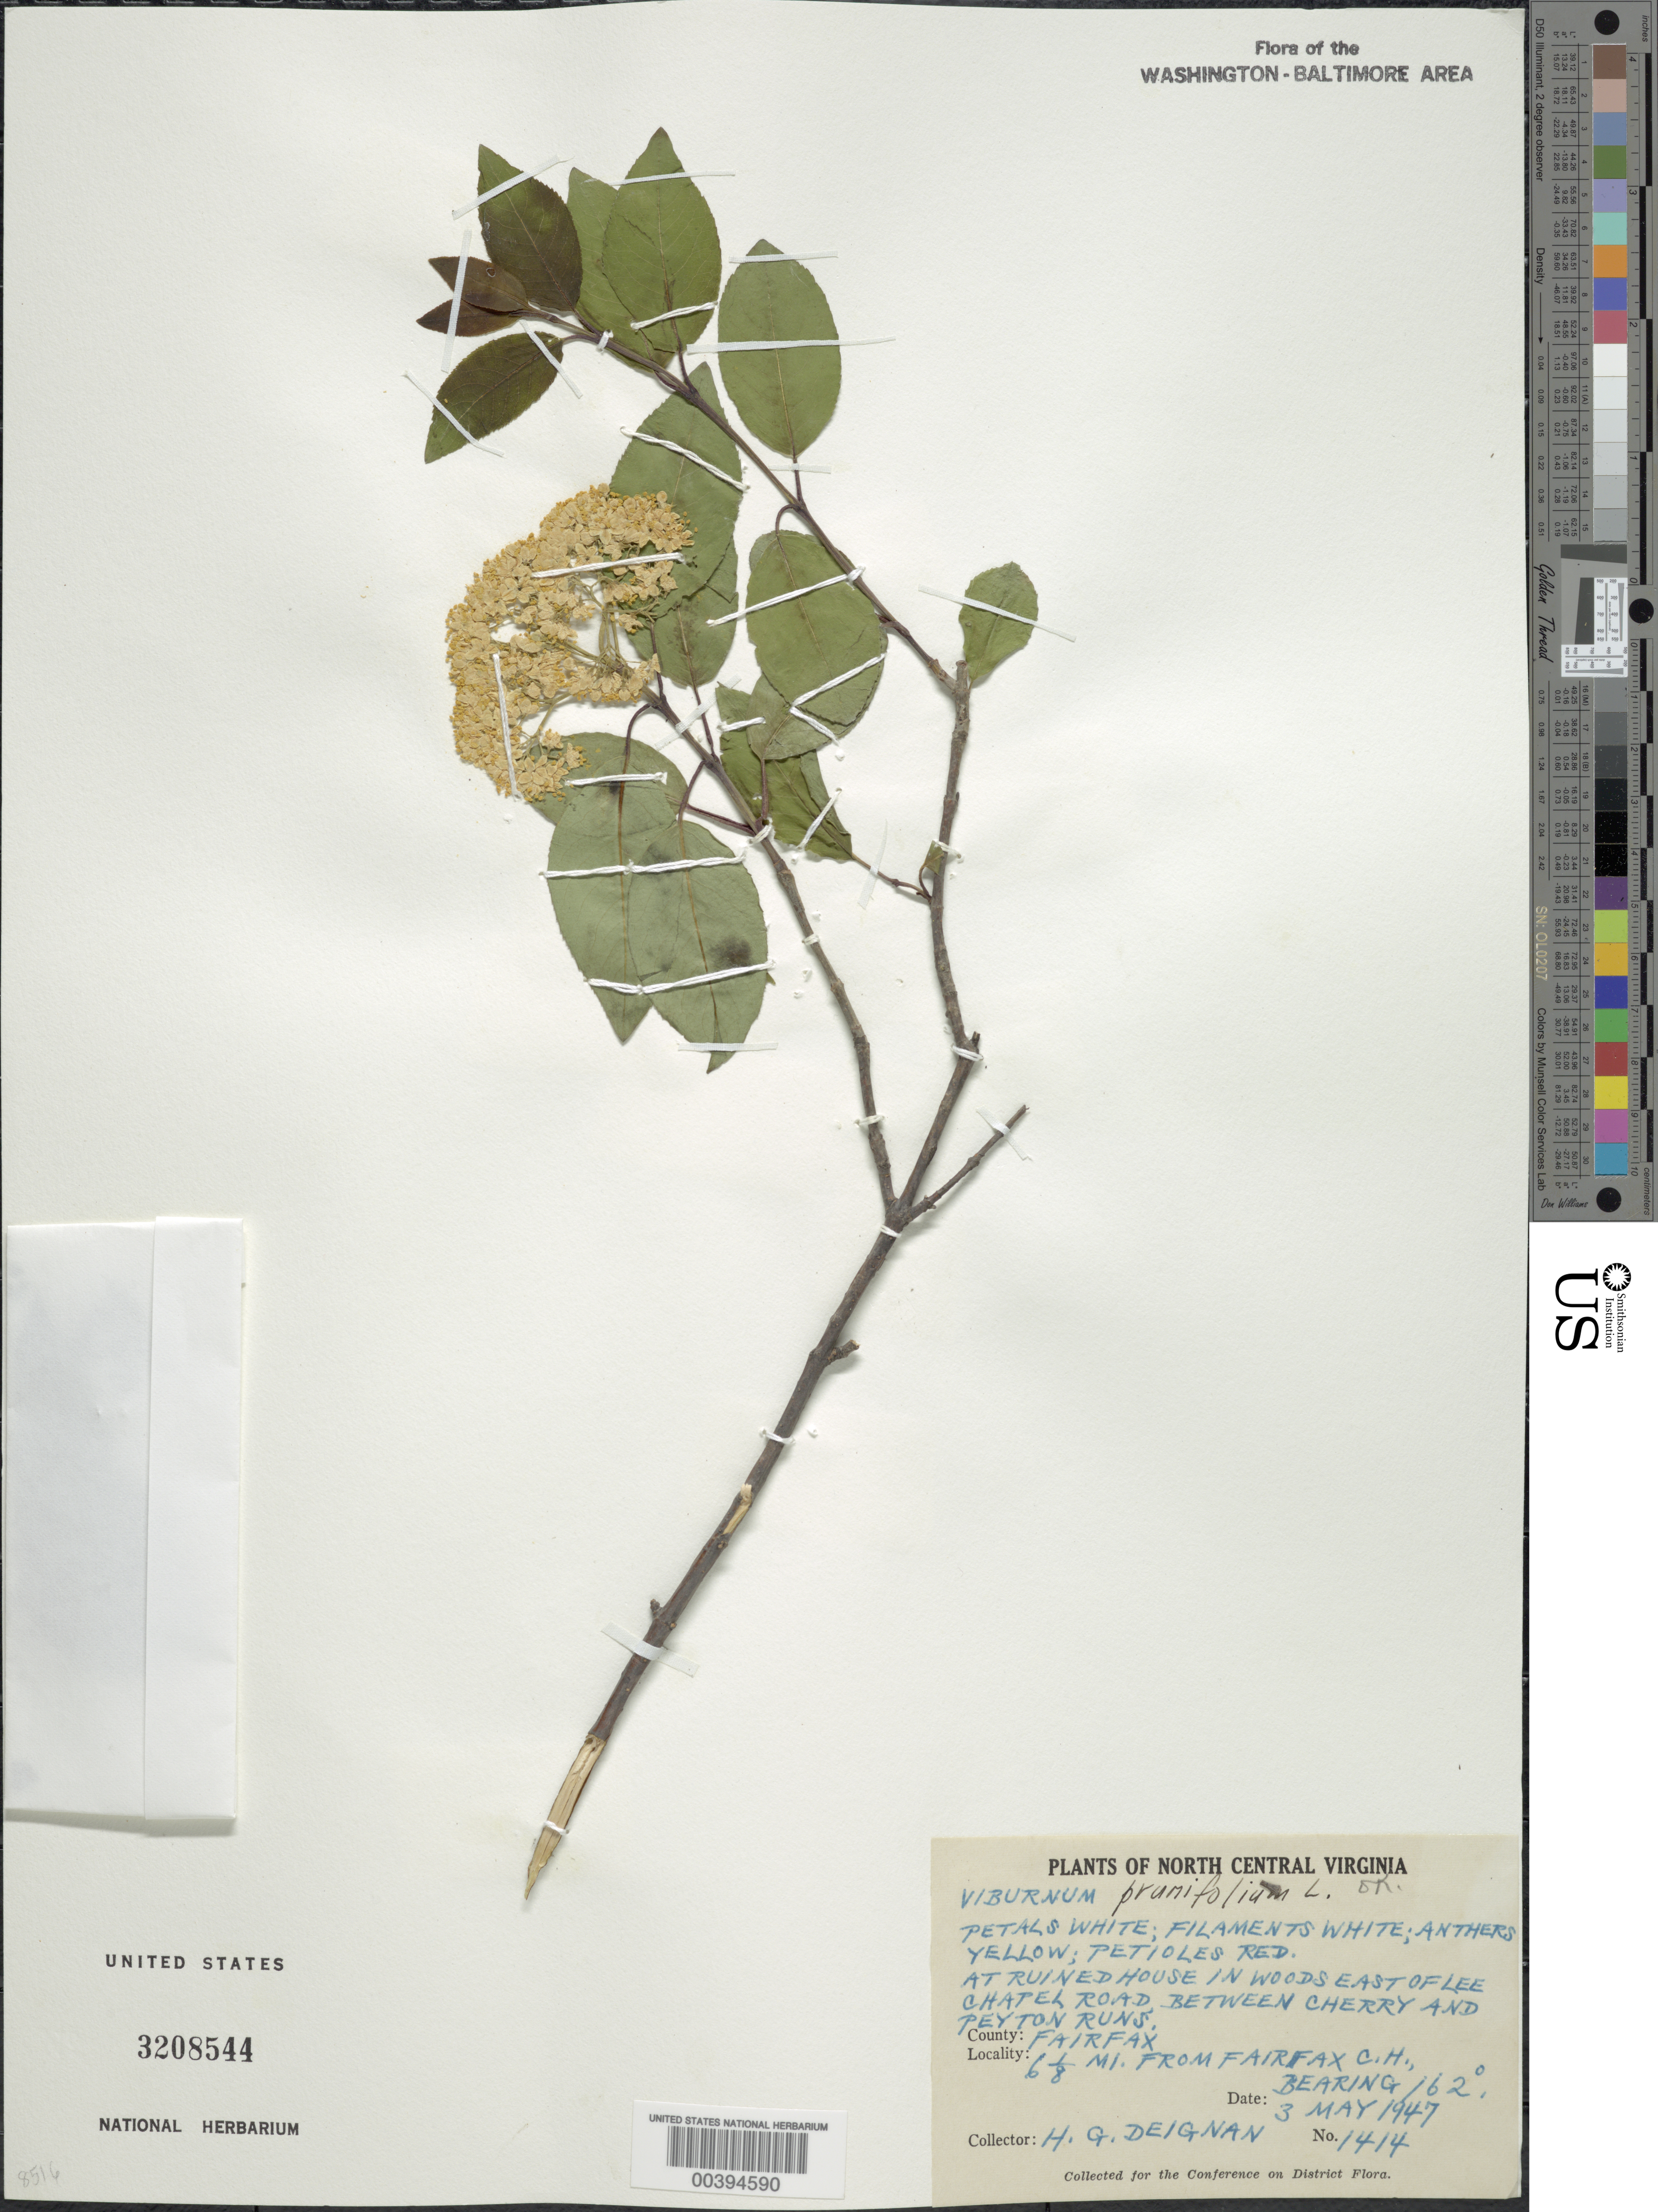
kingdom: Plantae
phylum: Tracheophyta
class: Magnoliopsida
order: Dipsacales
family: Viburnaceae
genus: Viburnum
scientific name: Viburnum prunifolium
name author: L.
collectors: H. Deignan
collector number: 1414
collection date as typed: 03 May 1947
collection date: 1947-05-03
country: United States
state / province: Virginia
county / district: Fairfax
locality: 6 1/8 M from Fairfax Court House, between Cherry and Peyton Runs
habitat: In woods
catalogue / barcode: US 3208544